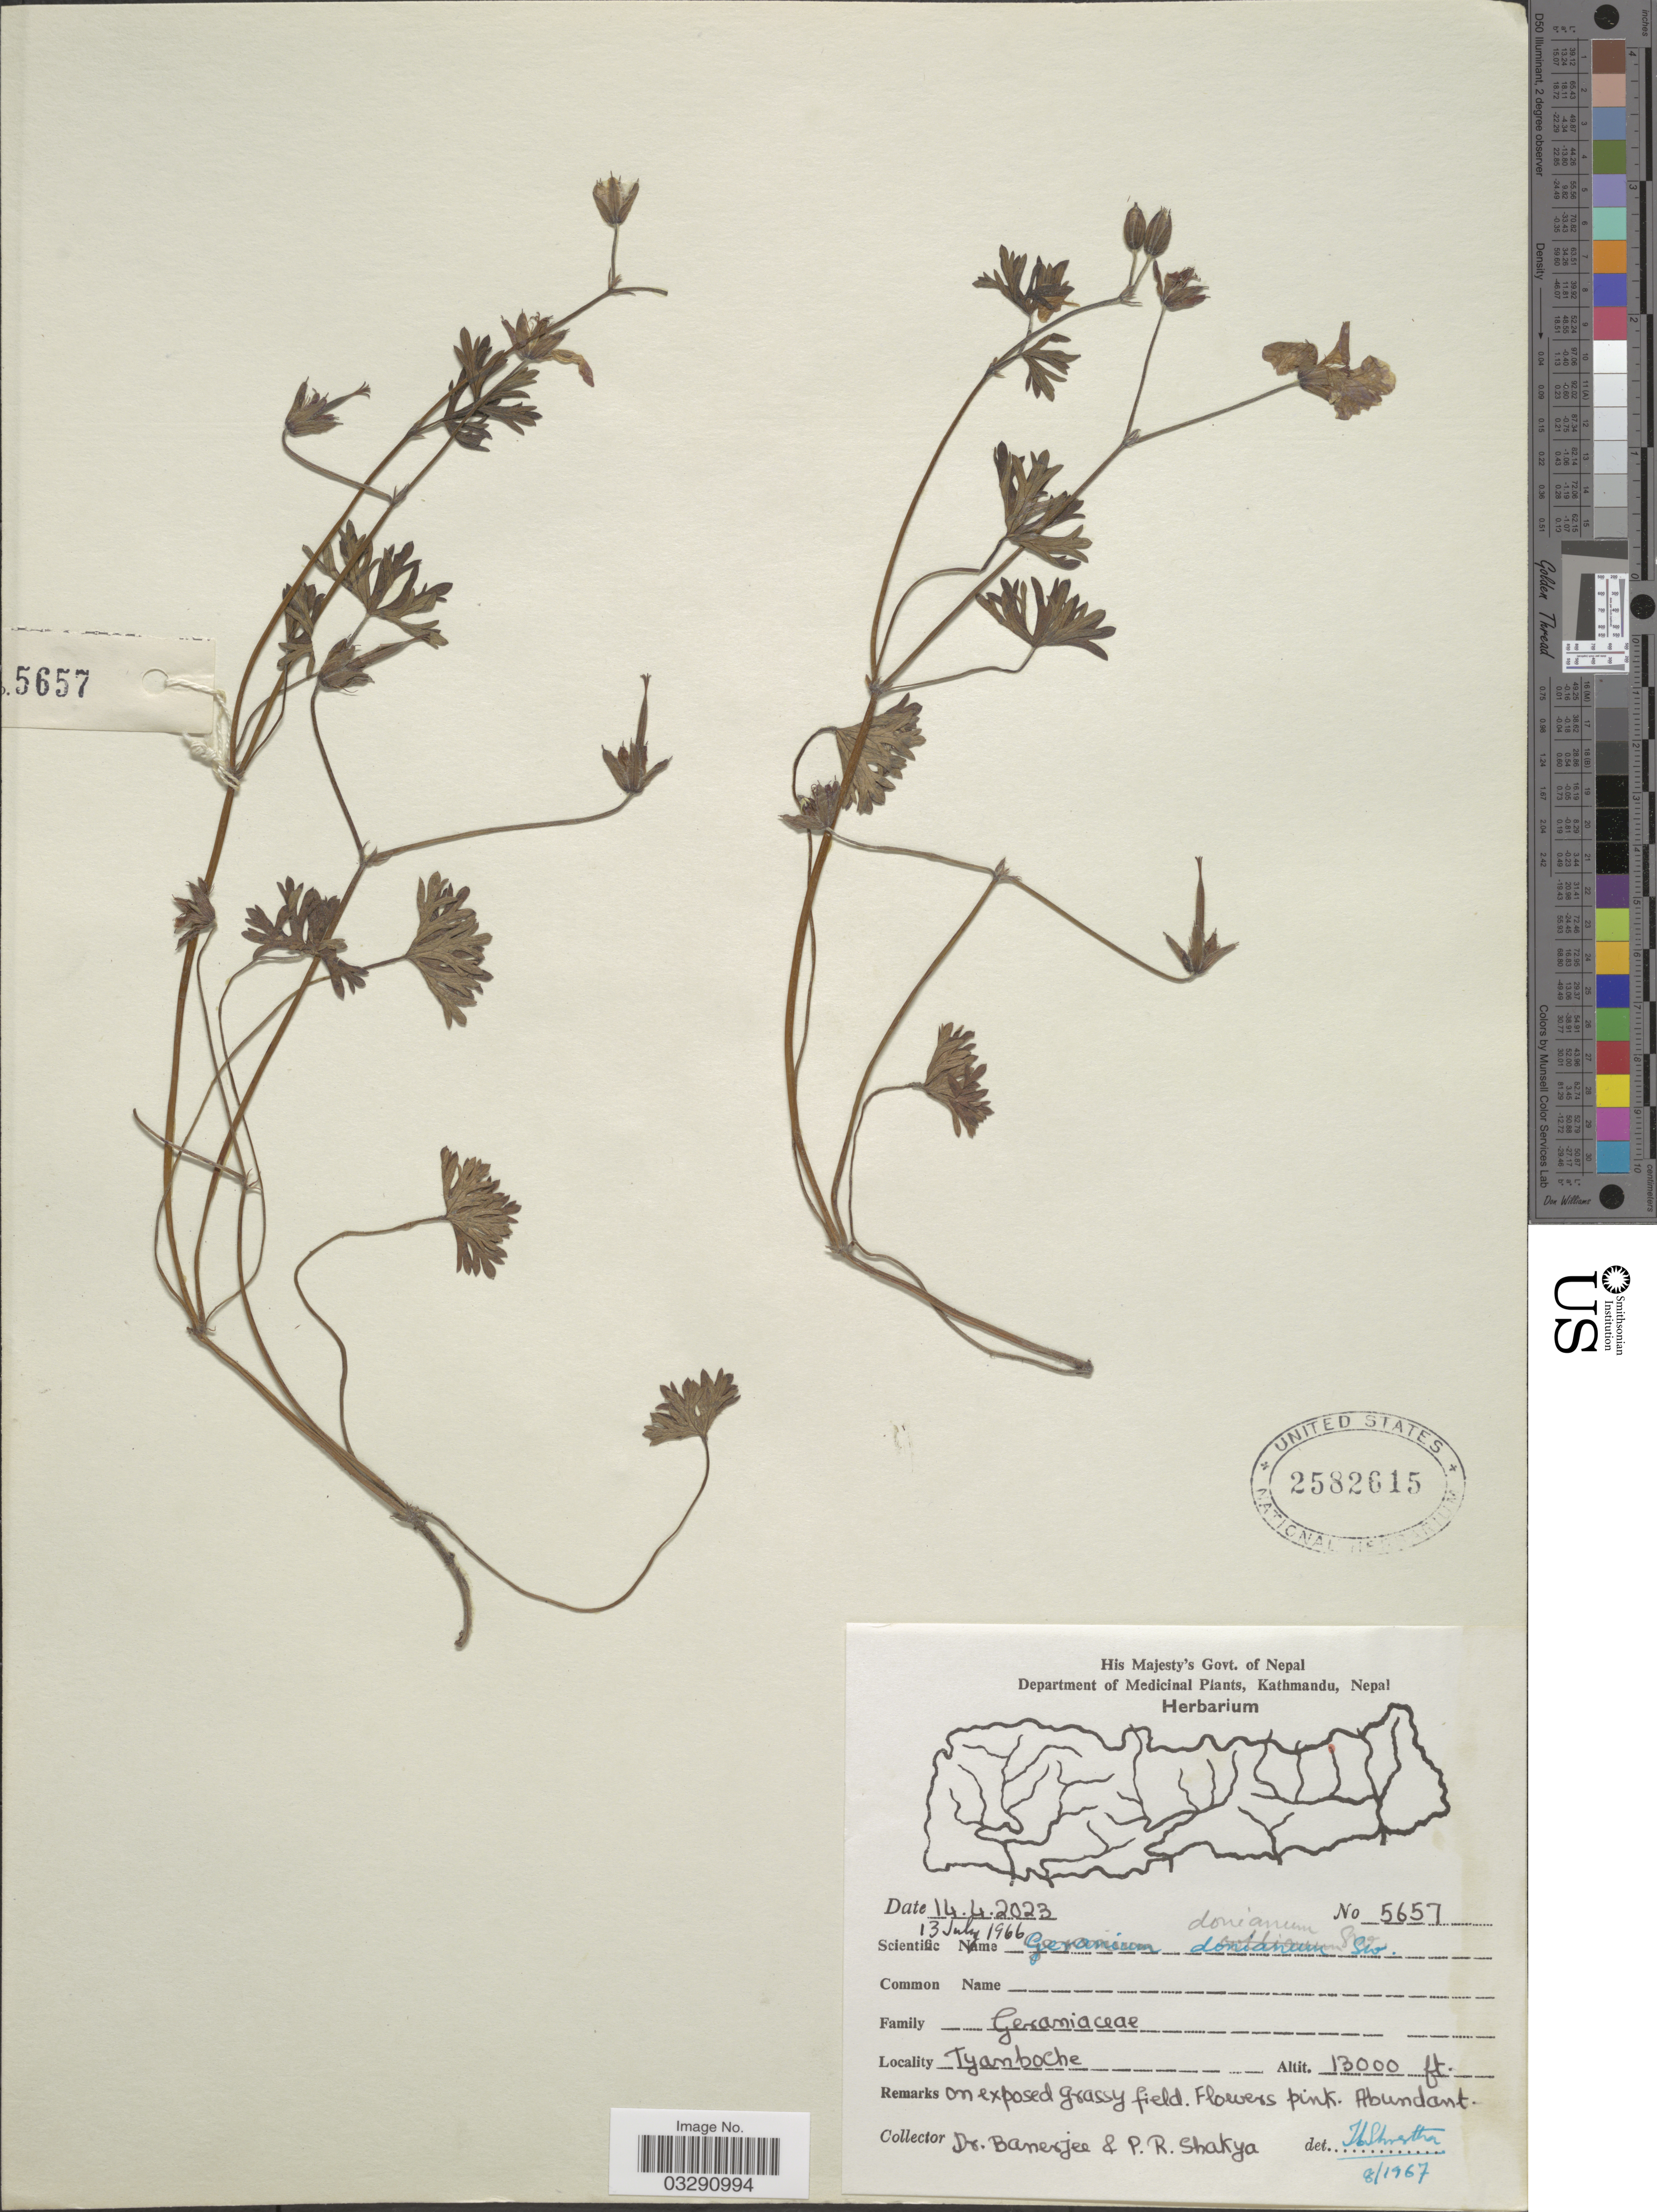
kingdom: Plantae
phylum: Tracheophyta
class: Magnoliopsida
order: Geraniales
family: Geraniaceae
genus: Geranium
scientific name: Geranium donianum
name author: Sweet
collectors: -. Banerjee & P. Shakya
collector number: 5657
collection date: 1966-07-13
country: Nepal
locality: Tyanboche.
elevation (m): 3962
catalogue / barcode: US 2582615